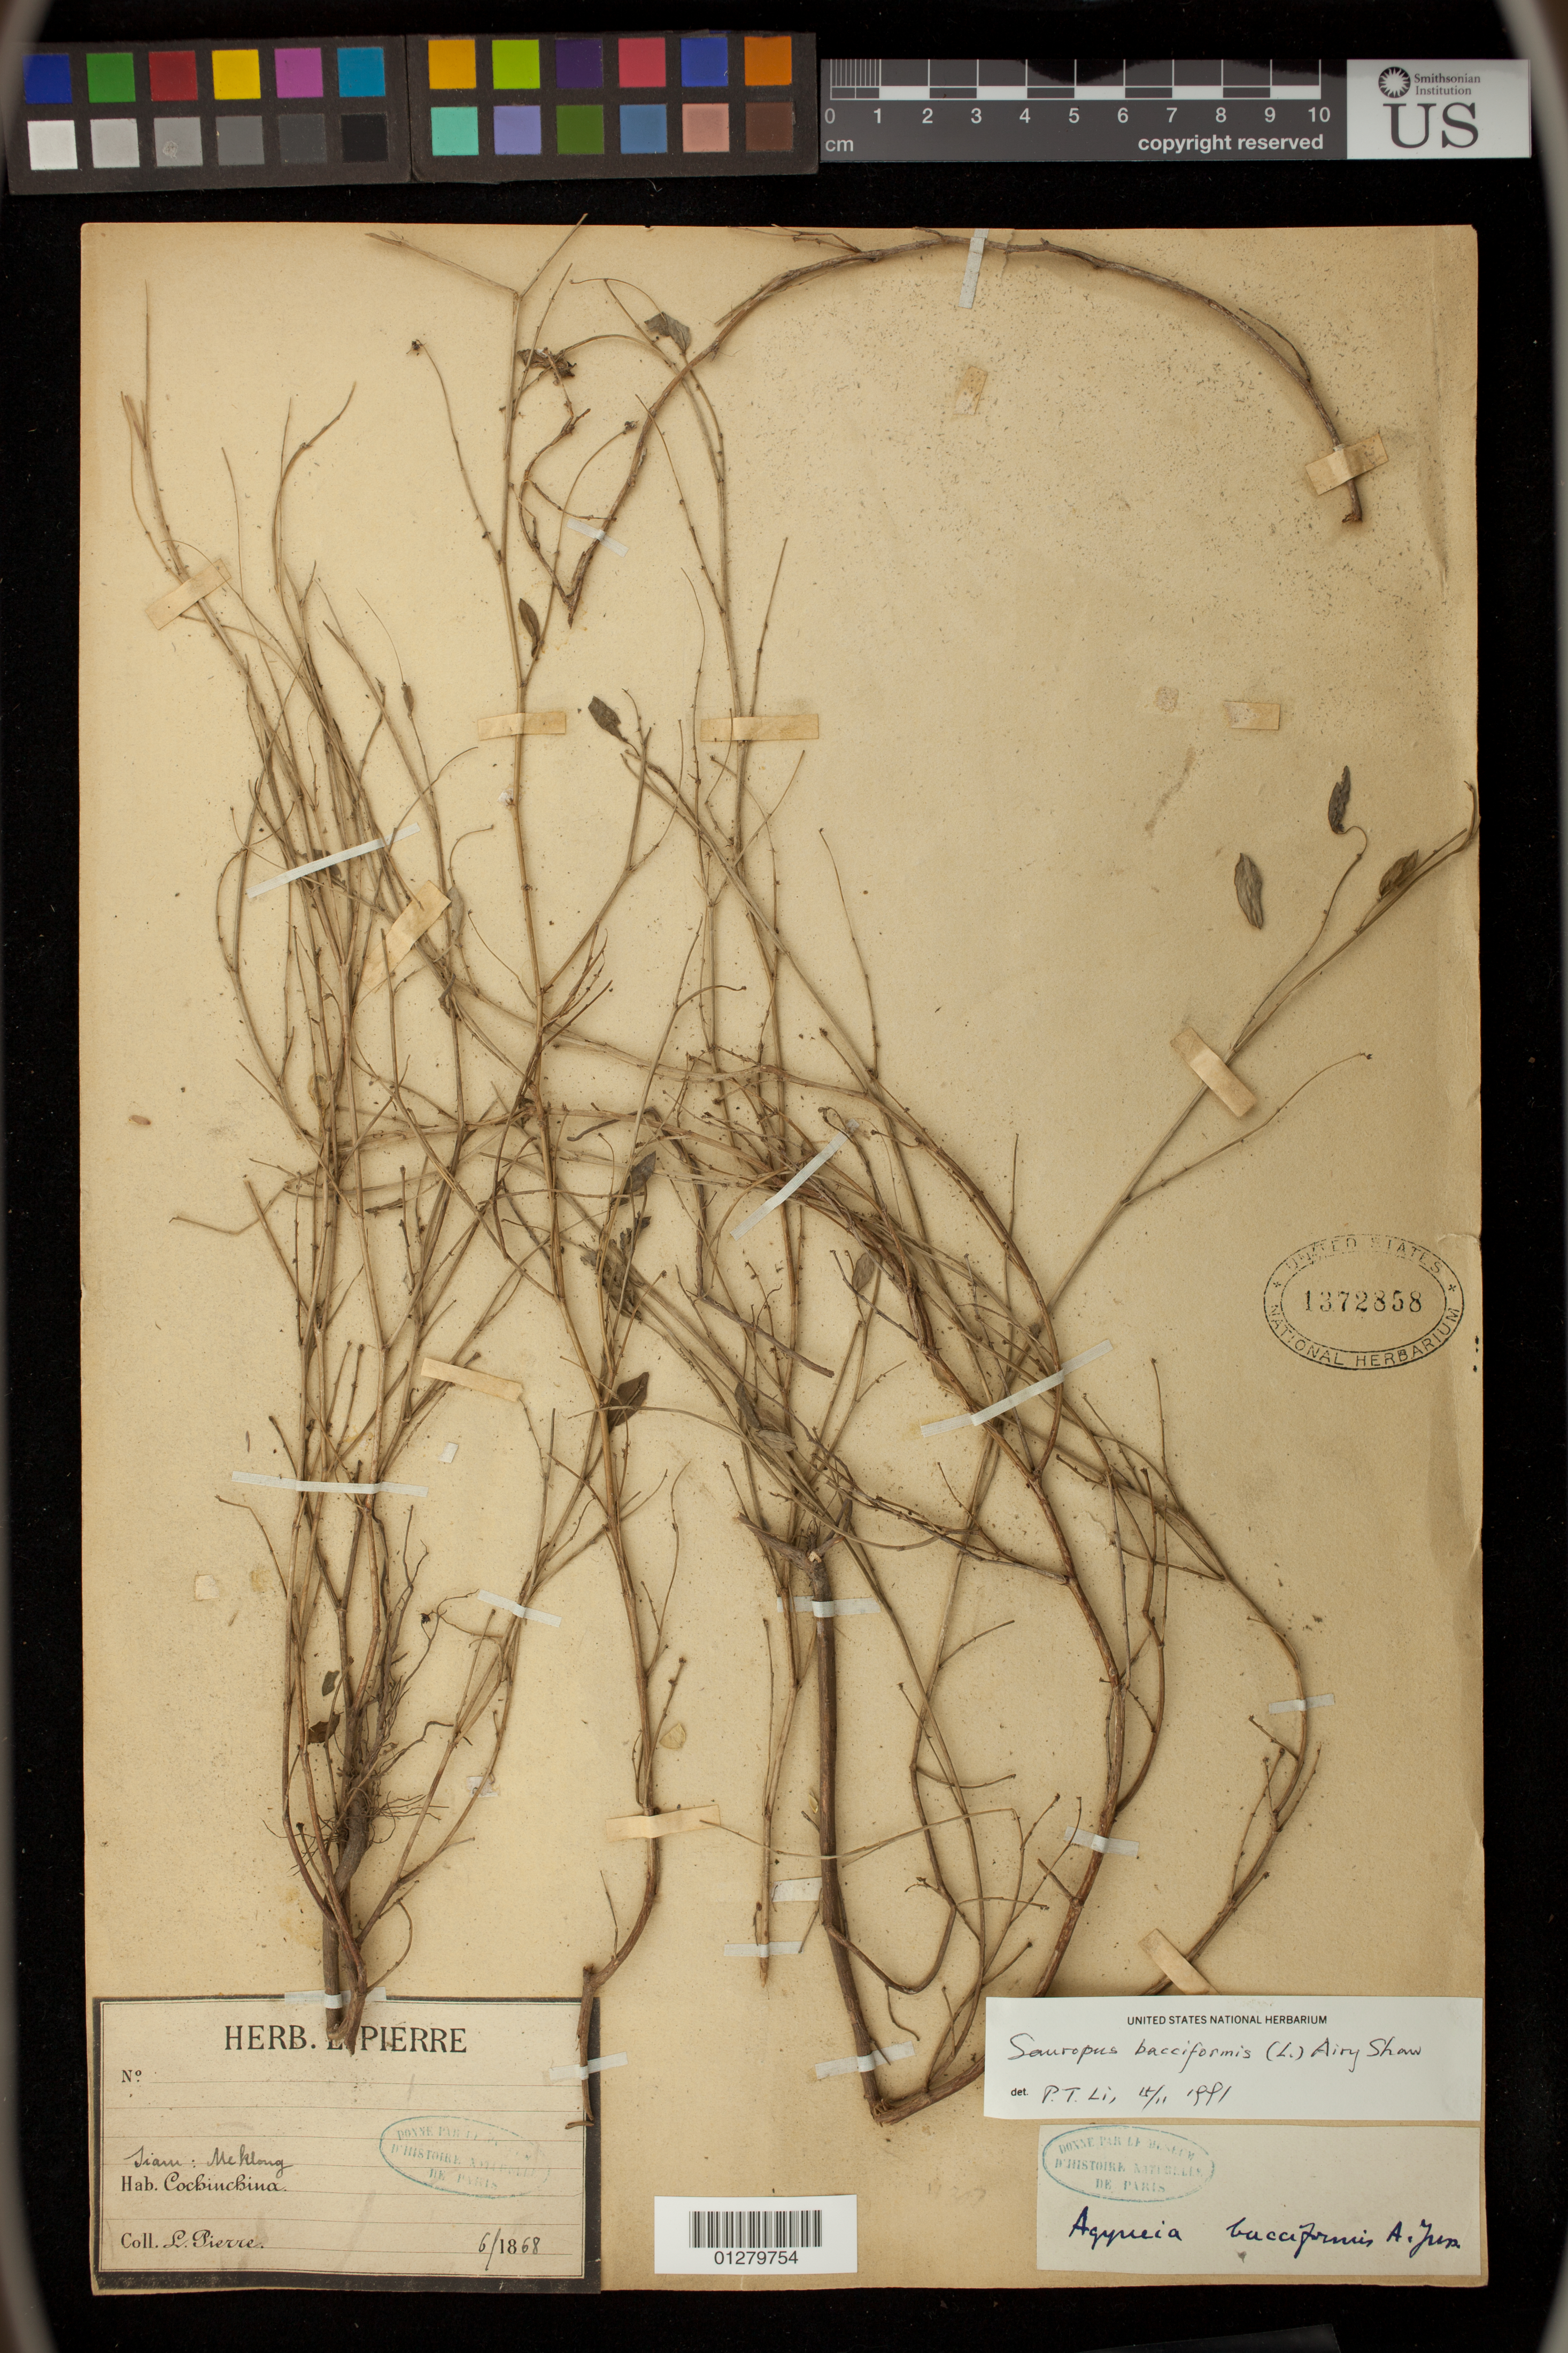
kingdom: Plantae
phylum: Tracheophyta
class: Magnoliopsida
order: Malpighiales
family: Phyllanthaceae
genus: Sauropus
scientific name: Sauropus bacciformis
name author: (L.) Airy Shaw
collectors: L. Pierre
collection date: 1868-06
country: Vietnam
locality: Liam: Meklong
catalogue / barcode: US 1372858